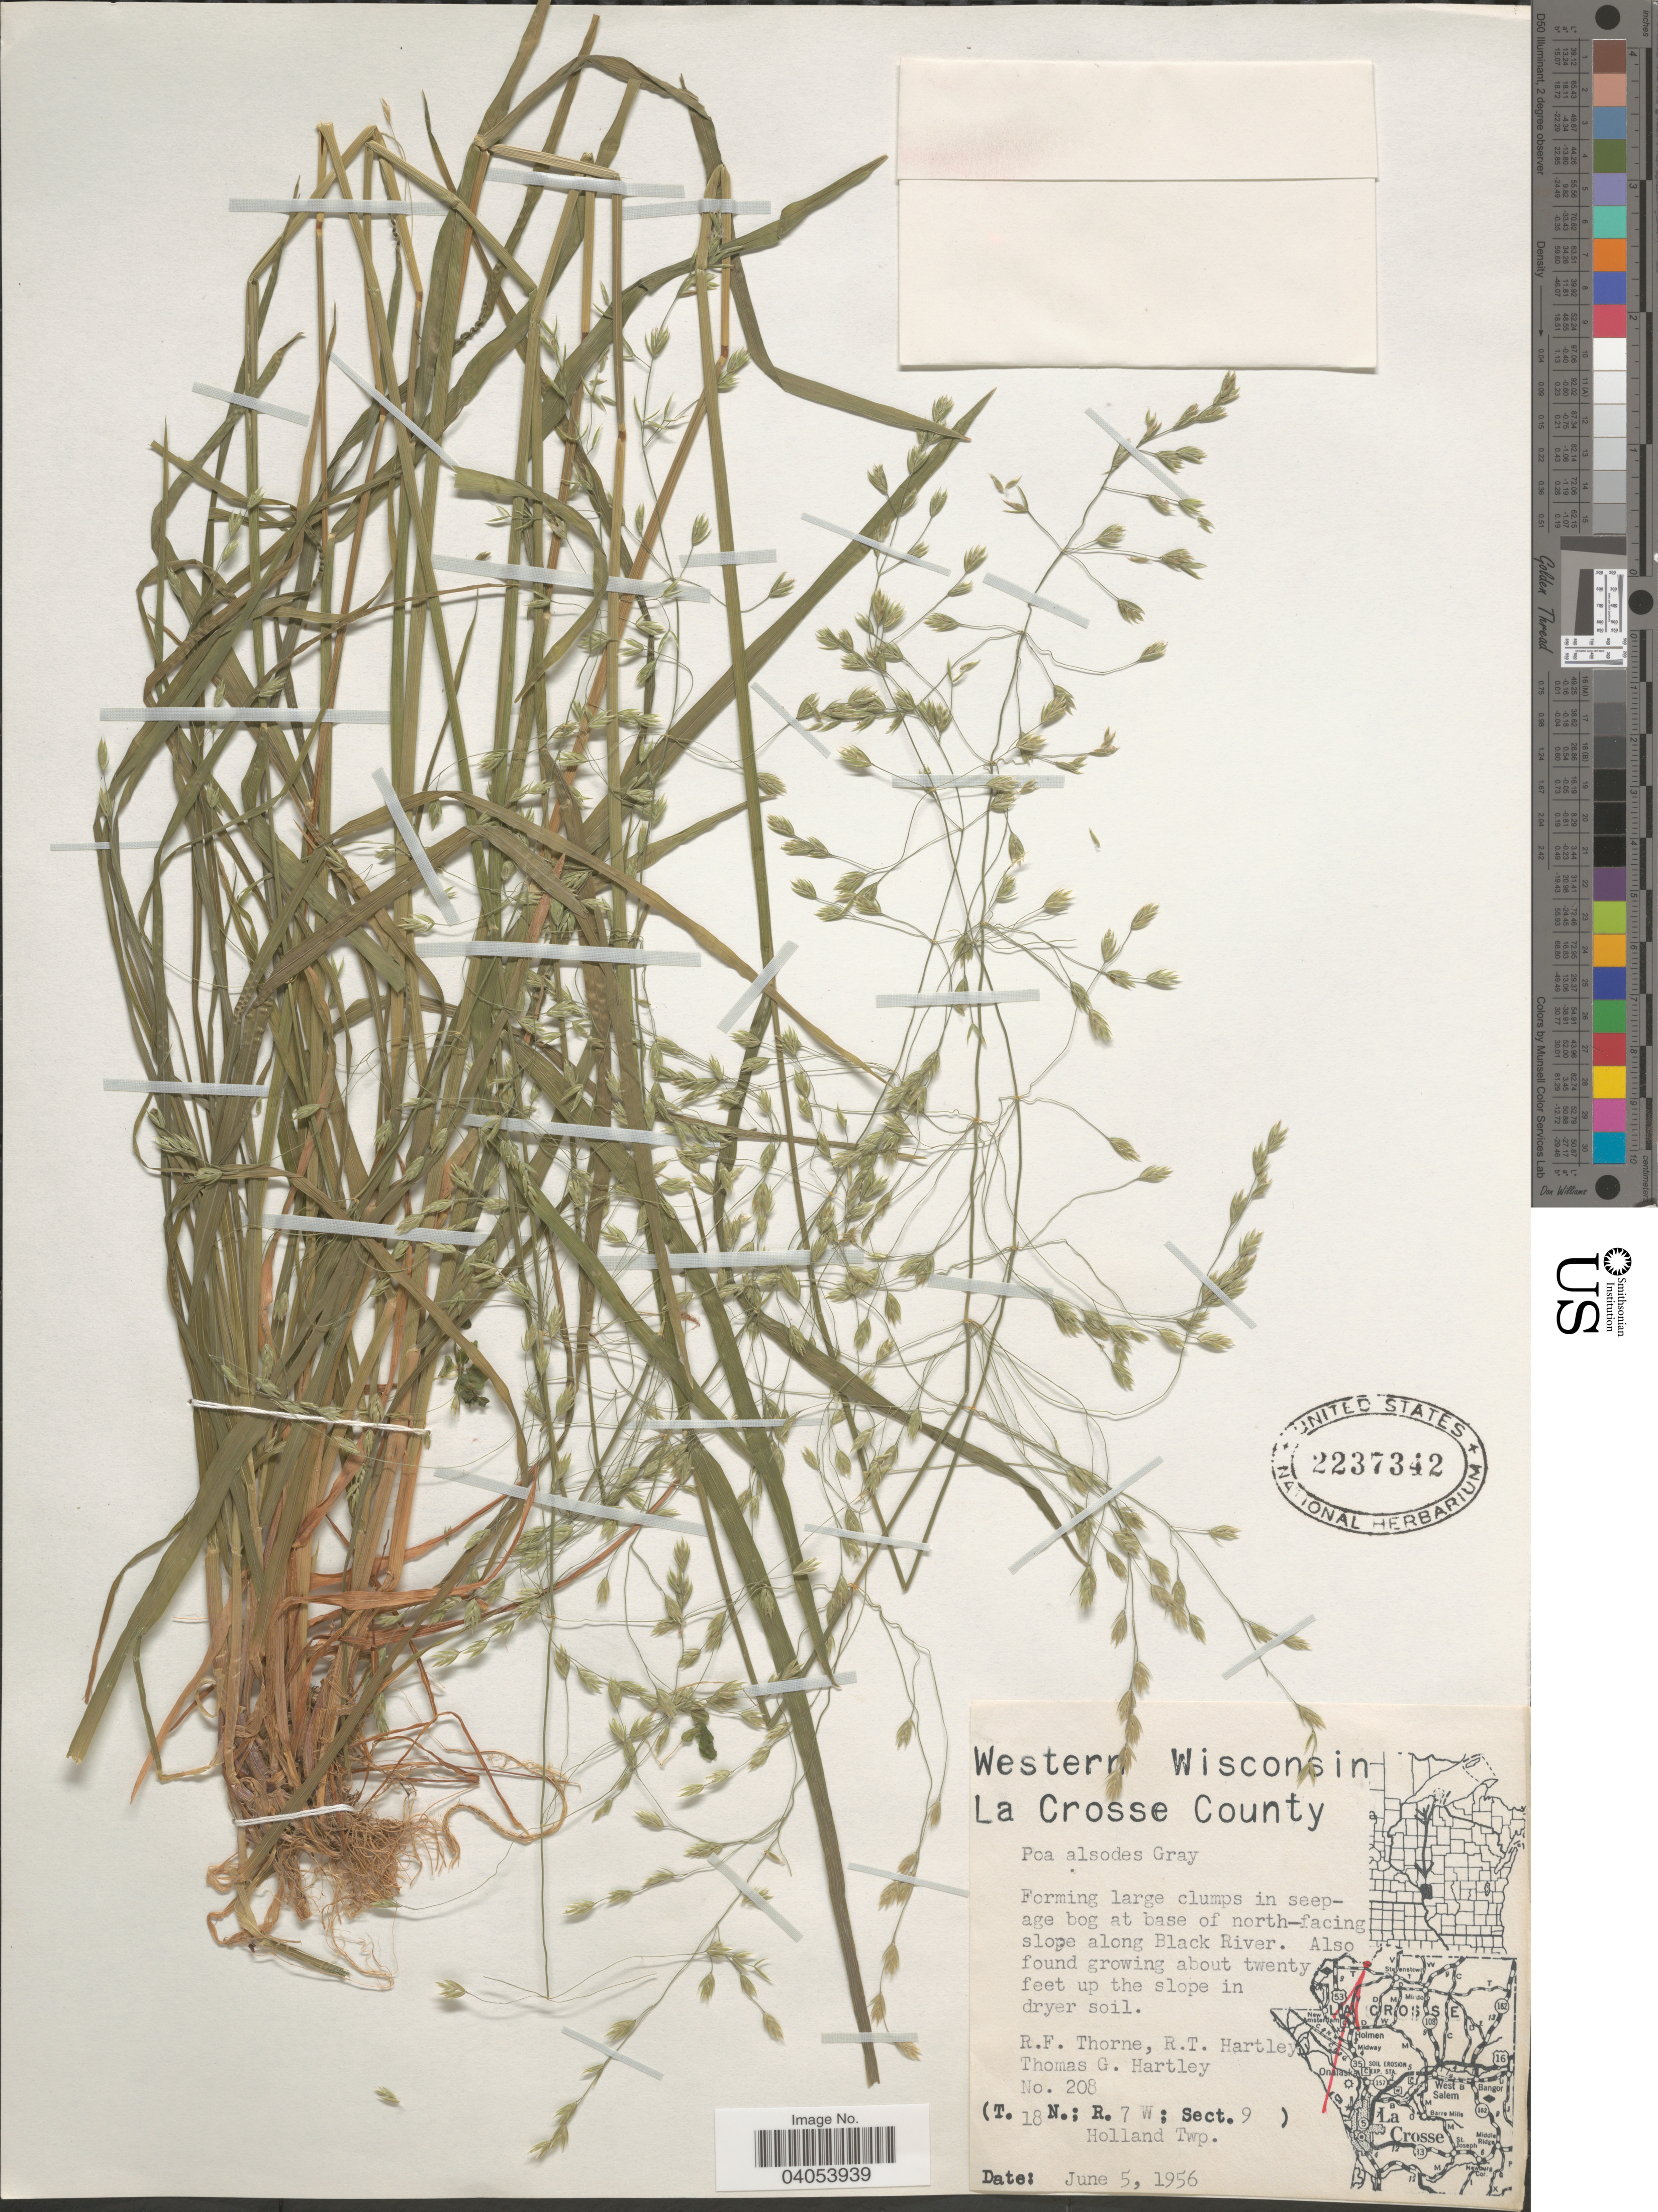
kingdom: Plantae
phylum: Tracheophyta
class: Liliopsida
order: Poales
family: Poaceae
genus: Poa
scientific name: Poa alsodes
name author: A. Gray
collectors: R. Thorne, R. T. Hartley & T. G. Hartley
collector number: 208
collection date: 1956-06-05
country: United States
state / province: Wisconsin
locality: Western Wisconsin. La Crosse County. At base of north-facing slope along Black River. About twenty feet up the slope. (T.18N.; R. 7W; Sect.9 ) Holland Twp.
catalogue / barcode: US 2237342